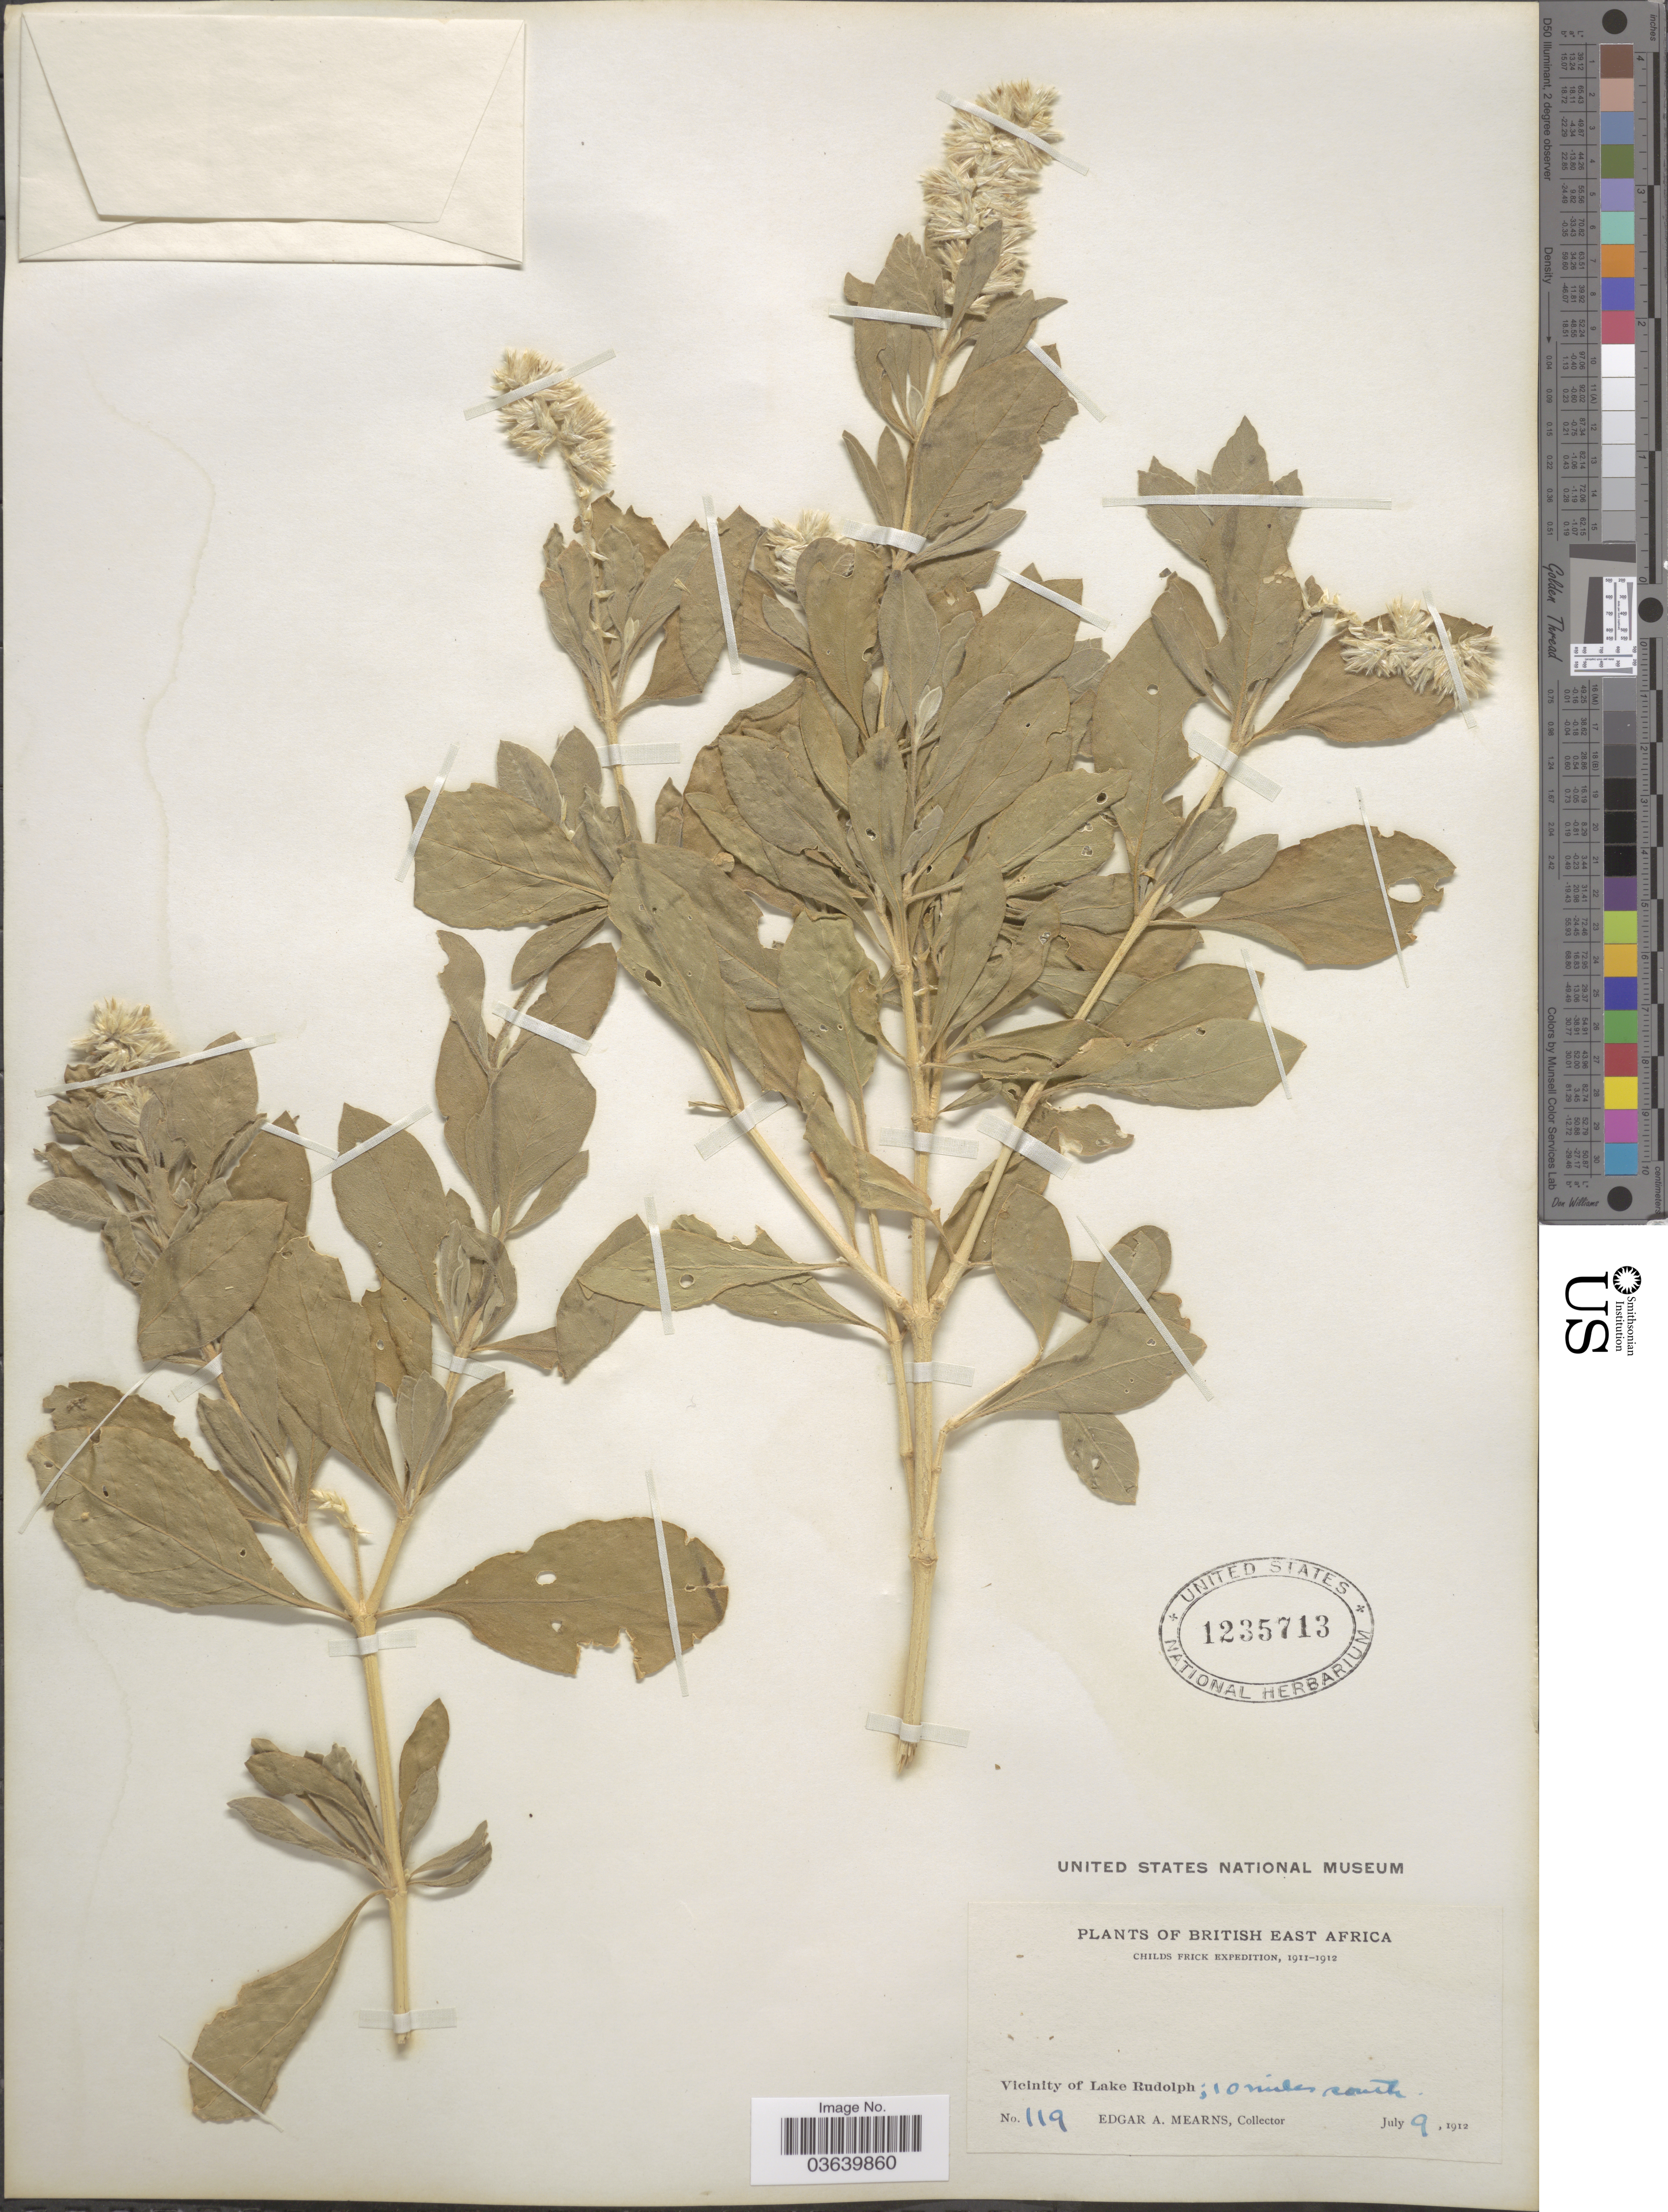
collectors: E. A. Mearns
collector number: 119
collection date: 1912-07-09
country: Kenya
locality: British East Africa. Vicinity of Lake Rudolph; 10 miles south.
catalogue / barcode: US 1235713